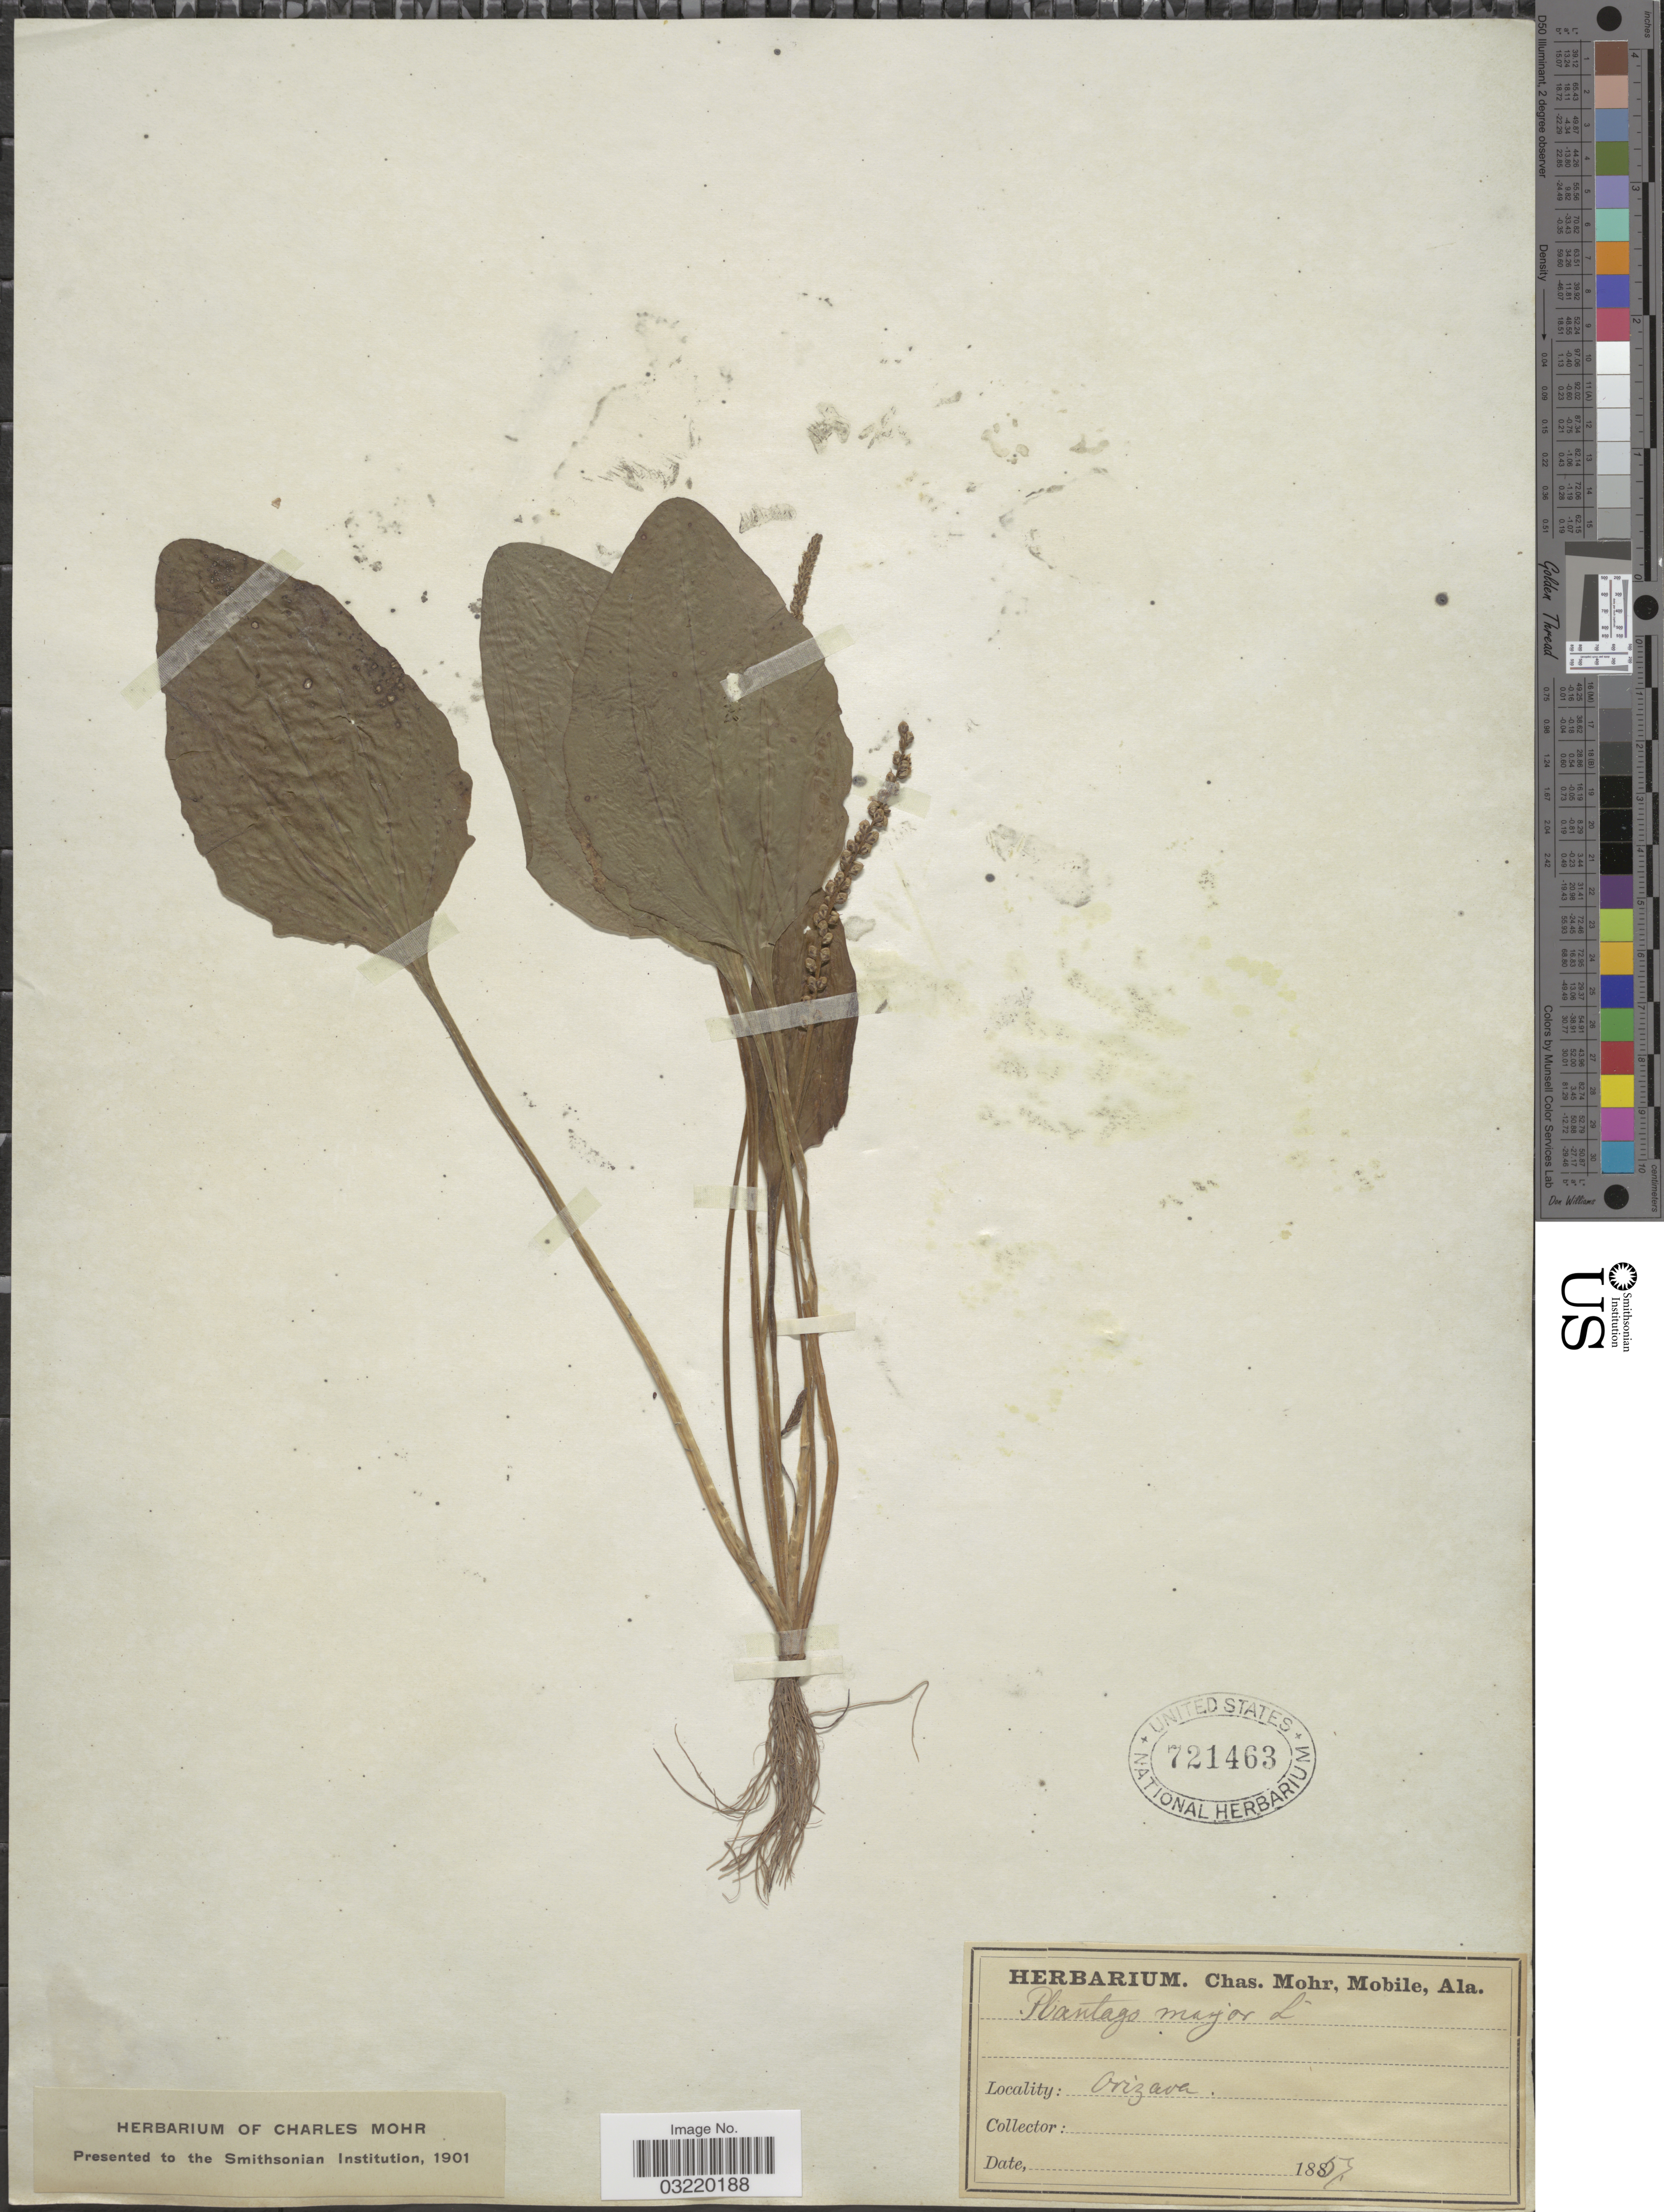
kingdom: Plantae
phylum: Tracheophyta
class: Magnoliopsida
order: Lamiales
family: Plantaginaceae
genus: Plantago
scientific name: Plantago major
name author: L.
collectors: ex herb. Charles Mohr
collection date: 1803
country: Mexico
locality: Orizava.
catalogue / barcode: US 721463